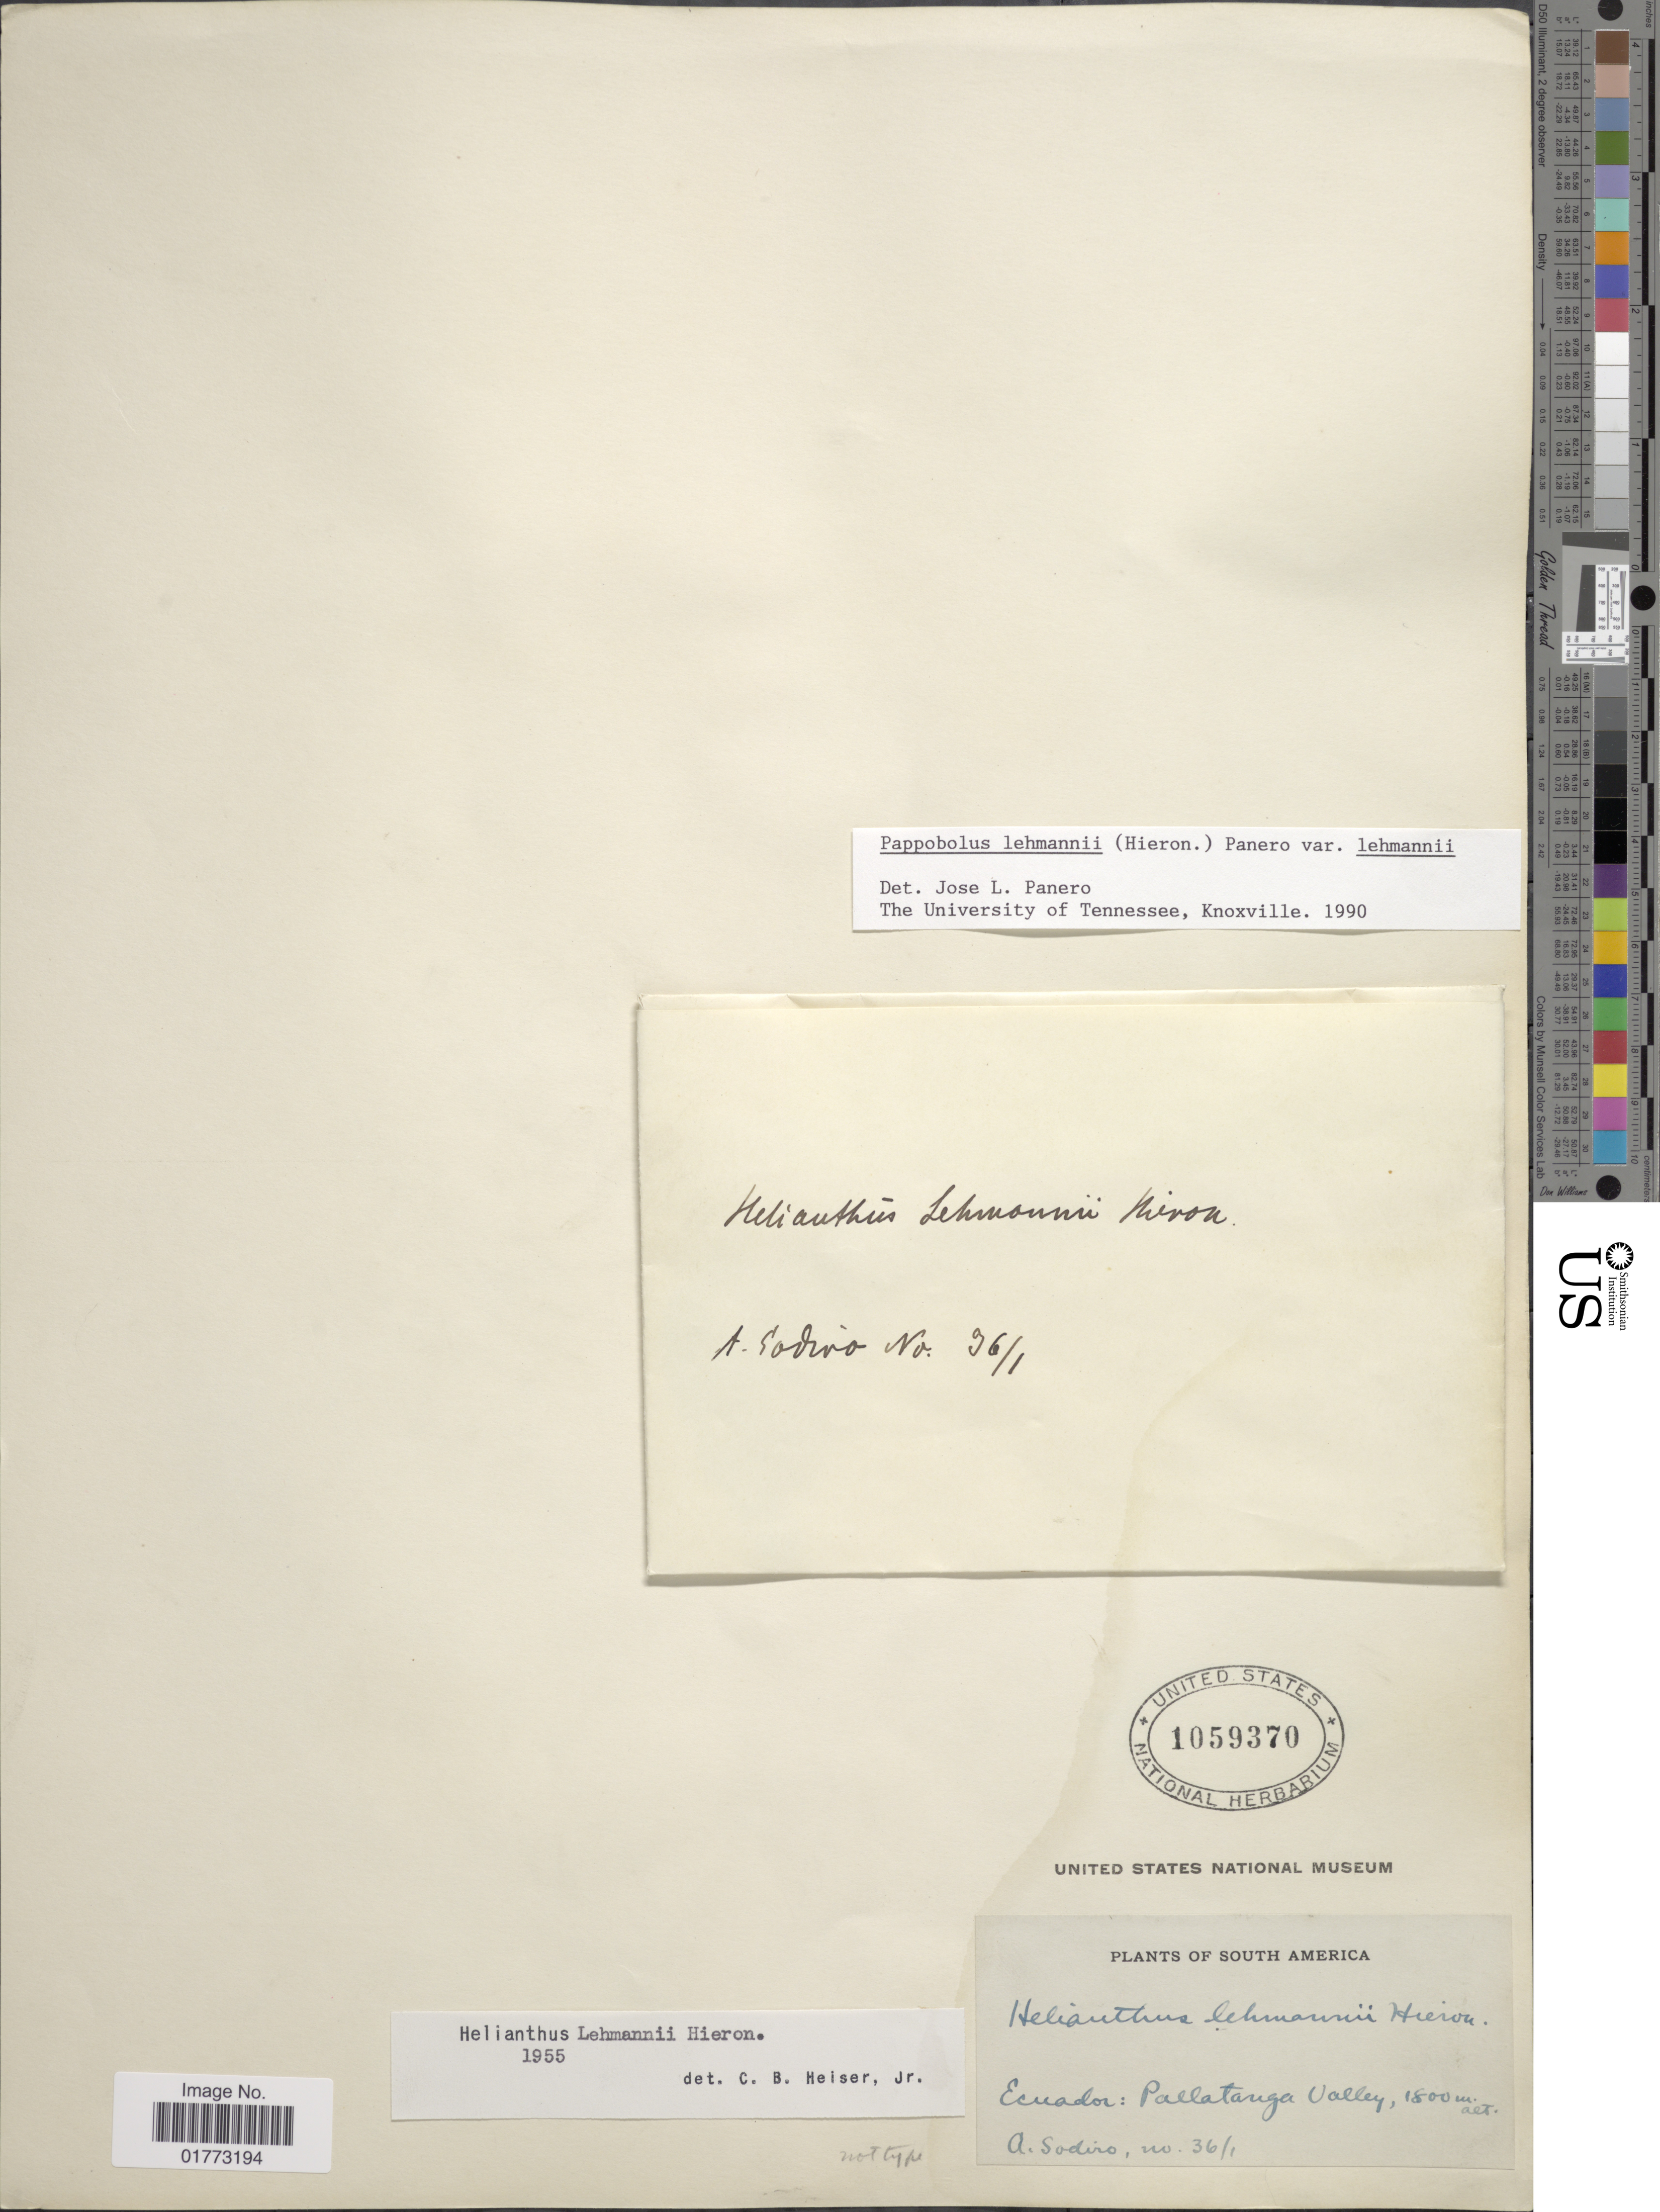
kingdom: Plantae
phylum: Tracheophyta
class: Magnoliopsida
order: Asterales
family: Asteraceae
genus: Pappobolus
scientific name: Pappobolus lehmannii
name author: (Hieron.) Panero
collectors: A. Sodiro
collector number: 36/1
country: Ecuador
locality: Pallatanga Valley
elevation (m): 1800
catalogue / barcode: US 1059370